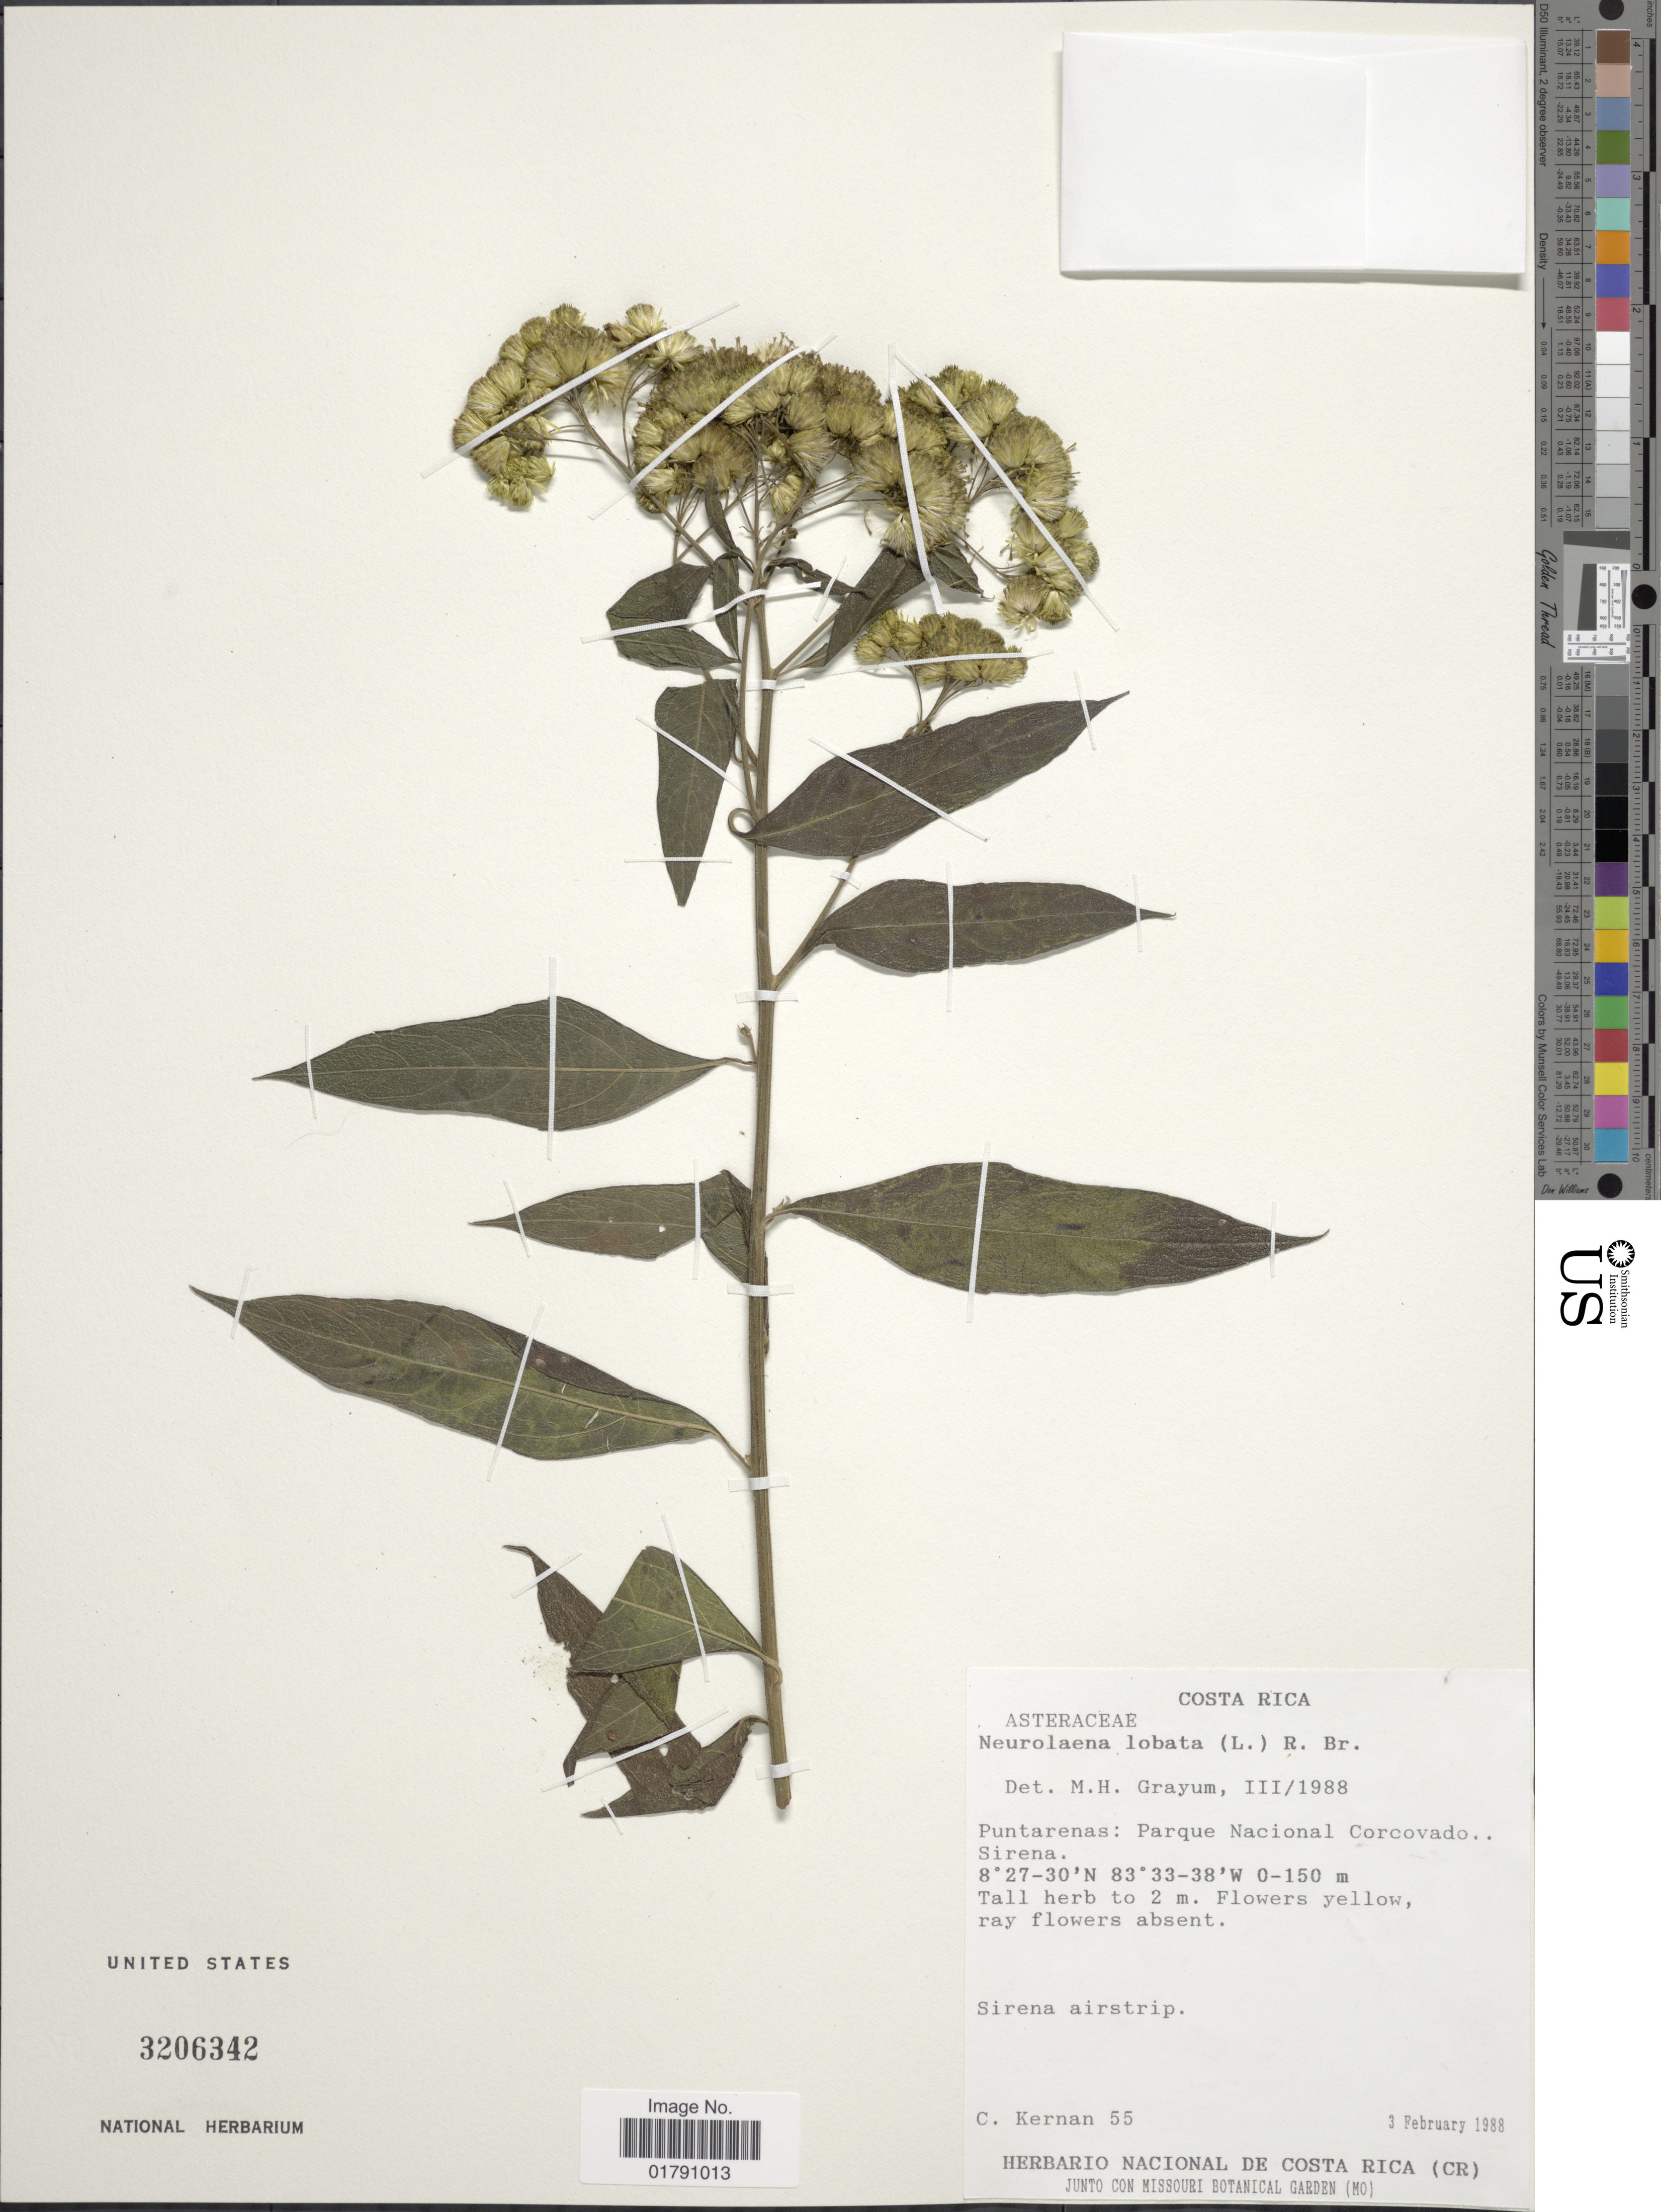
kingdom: Plantae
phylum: Tracheophyta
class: Magnoliopsida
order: Asterales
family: Asteraceae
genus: Neurolaena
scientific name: Neurolaena lobata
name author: (L.) R. Br. ex Cass.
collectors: C. Kernan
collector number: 55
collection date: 1988-02-03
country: Costa Rica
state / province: Puntarenas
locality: Parque Nacional Corcovado. Sirena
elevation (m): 0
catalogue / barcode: US 3206342